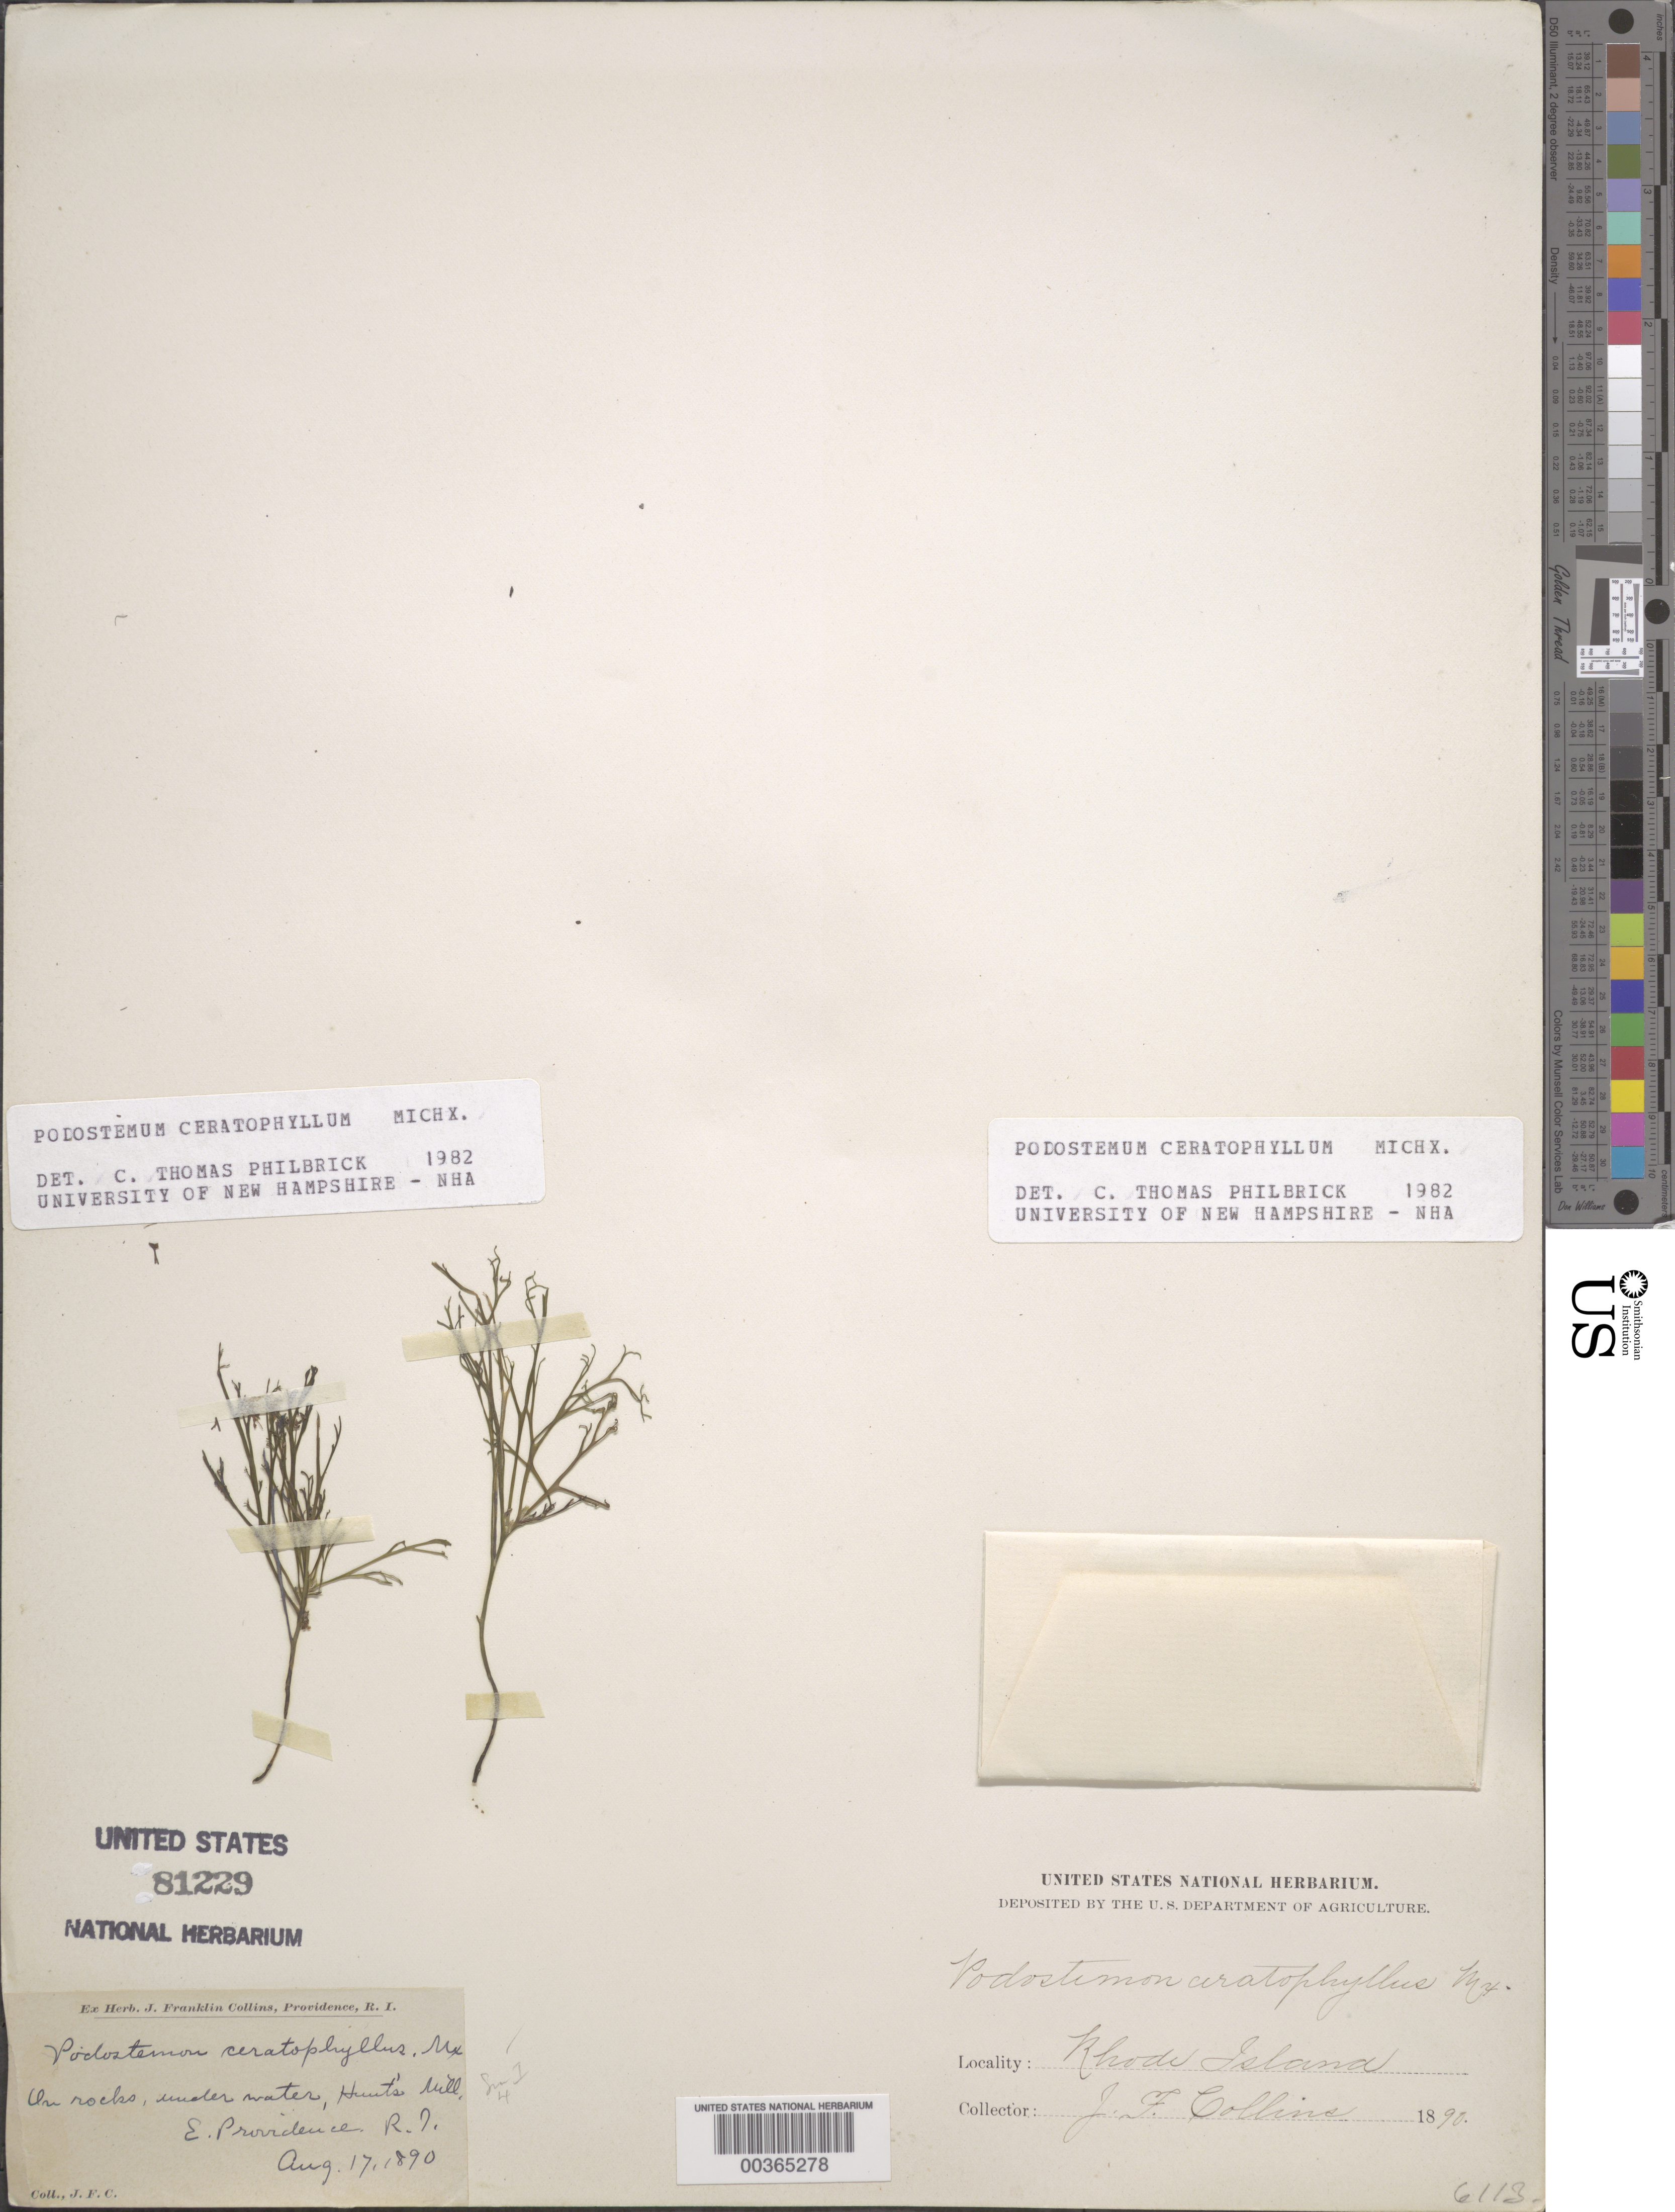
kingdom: Plantae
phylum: Tracheophyta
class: Magnoliopsida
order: Malpighiales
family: Podostemaceae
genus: Podostemum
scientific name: Podostemum ceratophylllum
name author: Michx.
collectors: J. Collins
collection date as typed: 17 Aug 1890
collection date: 1890-08-17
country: United States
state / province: Rhode Island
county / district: Providence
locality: East providence, hunt's mill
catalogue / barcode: US 81229